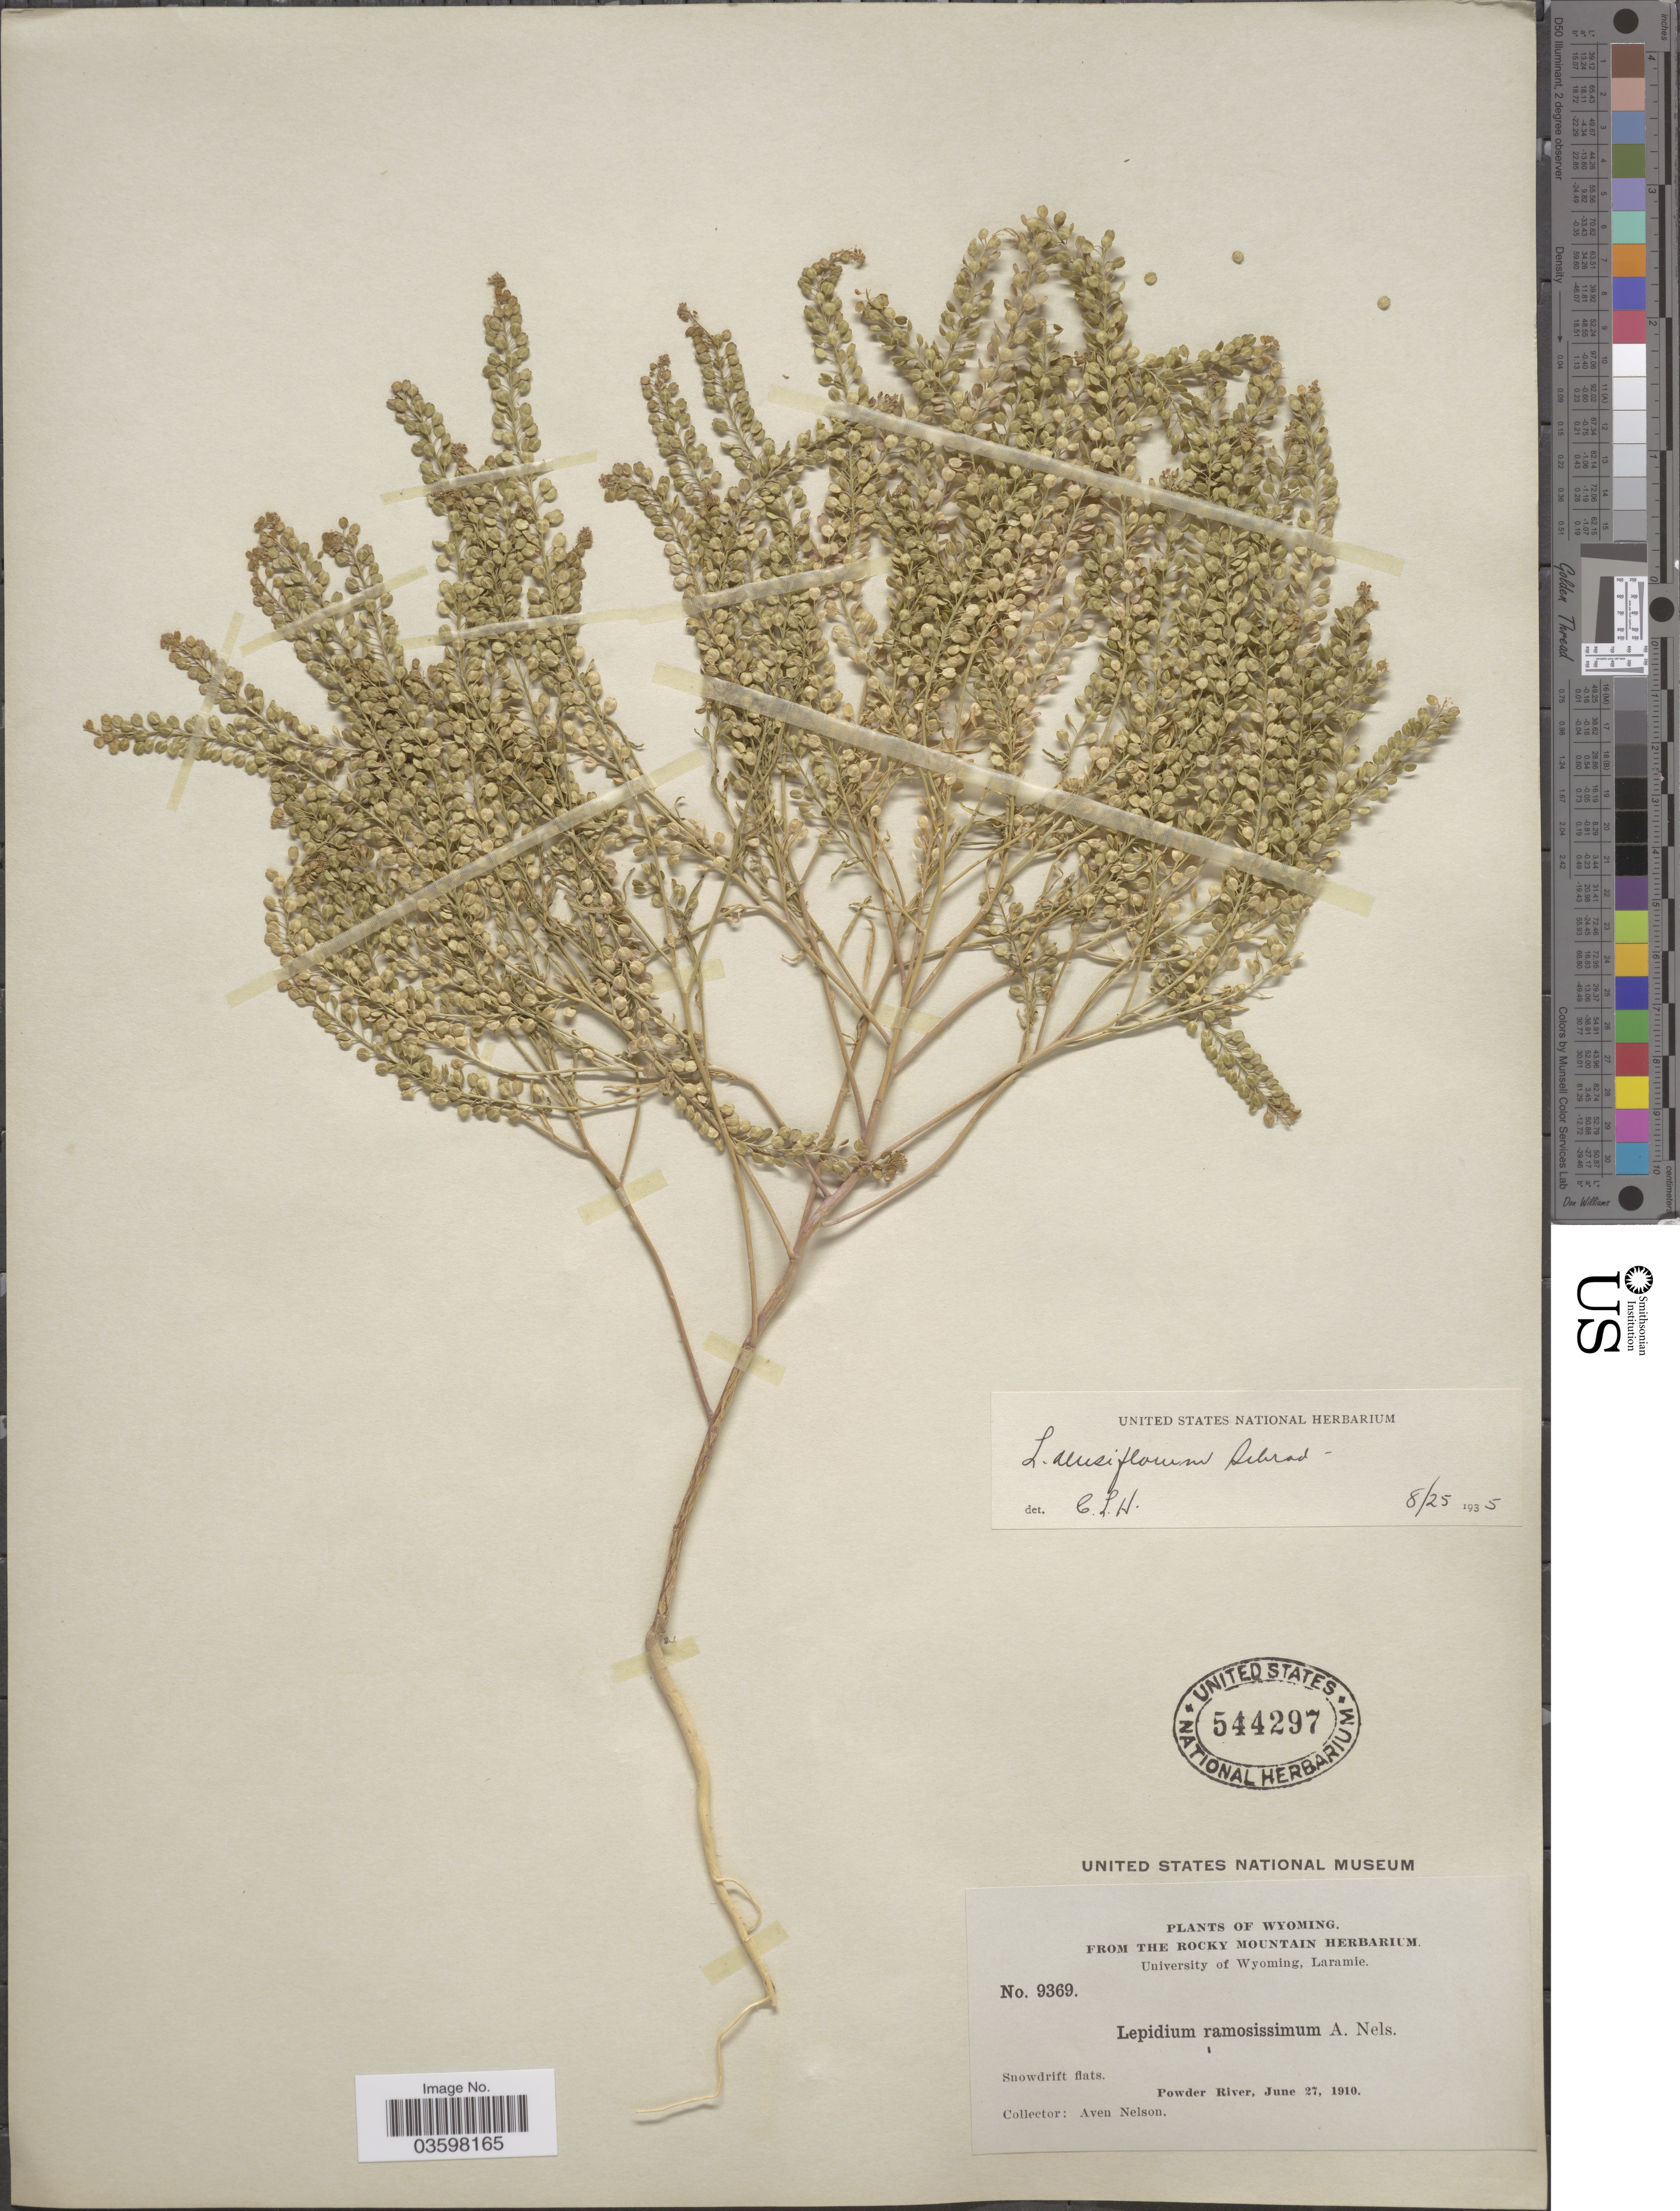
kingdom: Plantae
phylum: Tracheophyta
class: Magnoliopsida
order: Brassicales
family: Brassicaceae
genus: Lepidium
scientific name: Lepidium densiflorum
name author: Schrad.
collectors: A. Nelson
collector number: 9369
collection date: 1910-06-27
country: United States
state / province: Wyoming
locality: Snowdrift flats. Powder River.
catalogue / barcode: US 544297